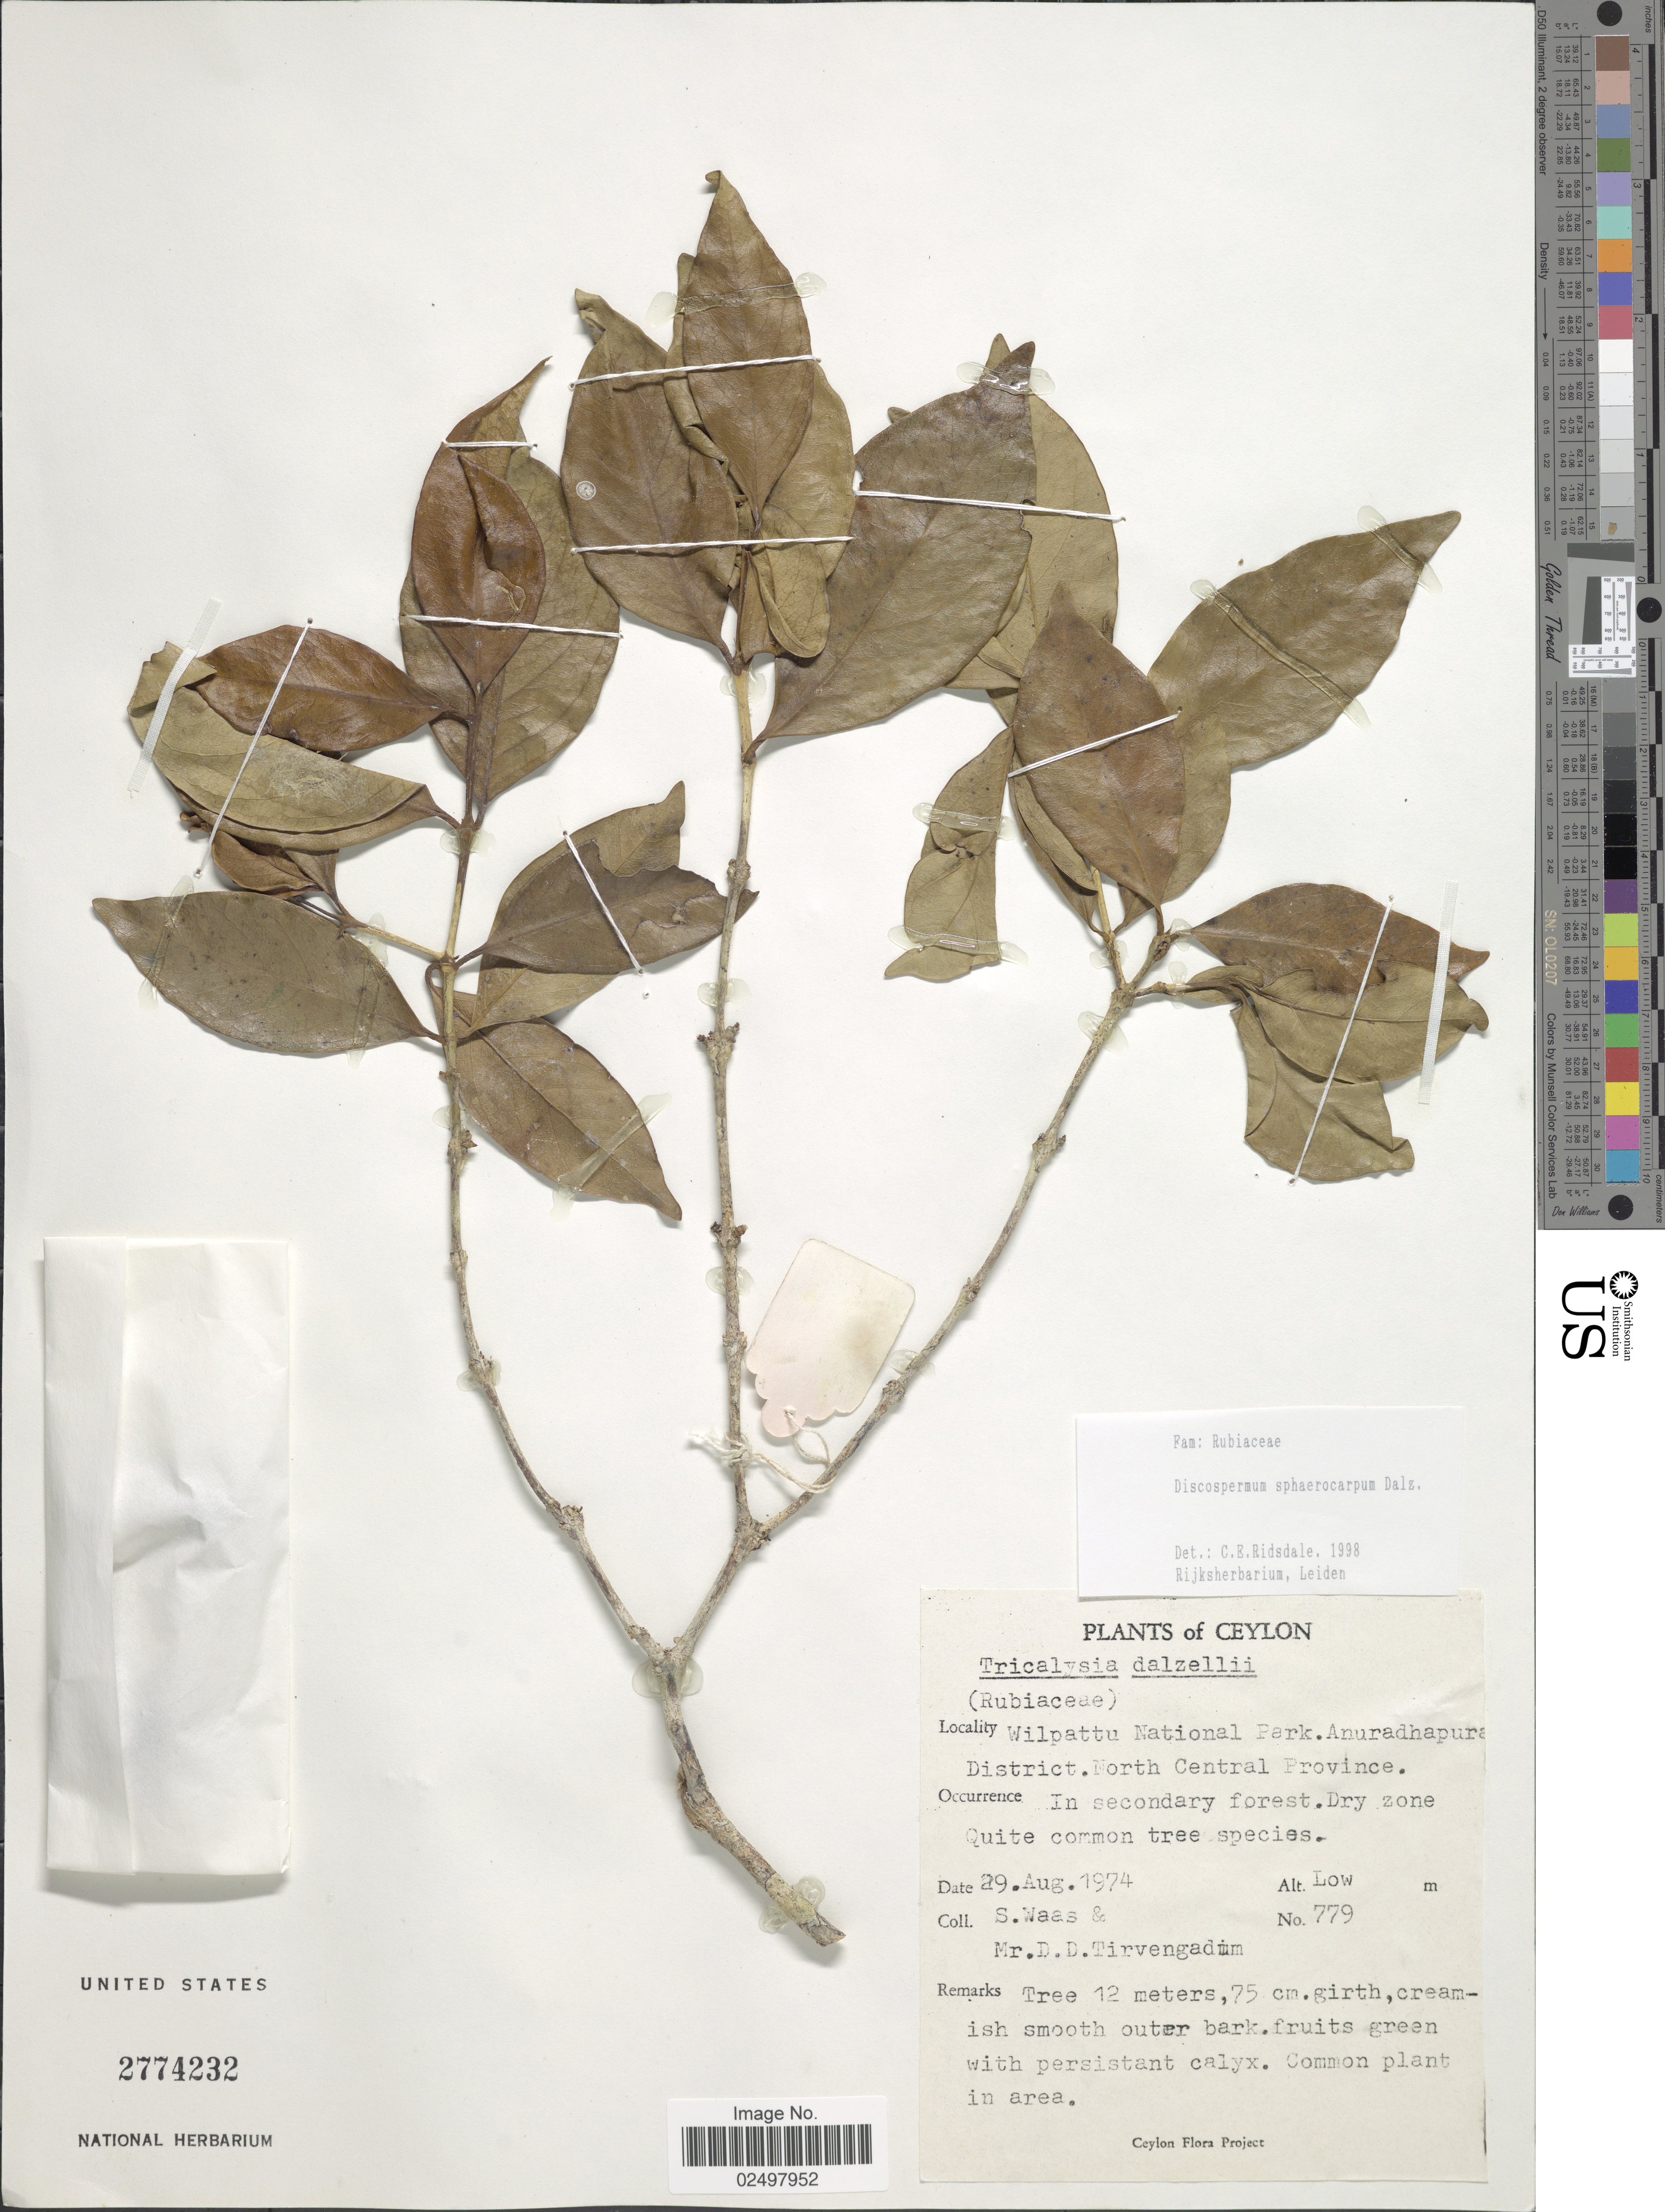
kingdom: Plantae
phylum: Tracheophyta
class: Magnoliopsida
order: Gentianales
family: Rubiaceae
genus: Discospermum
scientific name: Discospermum sphaerocarpum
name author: Dalzell ex Hook. f.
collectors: S. Waas & D. Tirvengadum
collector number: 779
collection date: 1974-08-29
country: Sri Lanka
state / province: North Central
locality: Ceylon, Wilpattu National Park, Anuradhapura District, in secondary forest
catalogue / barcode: US 2774232